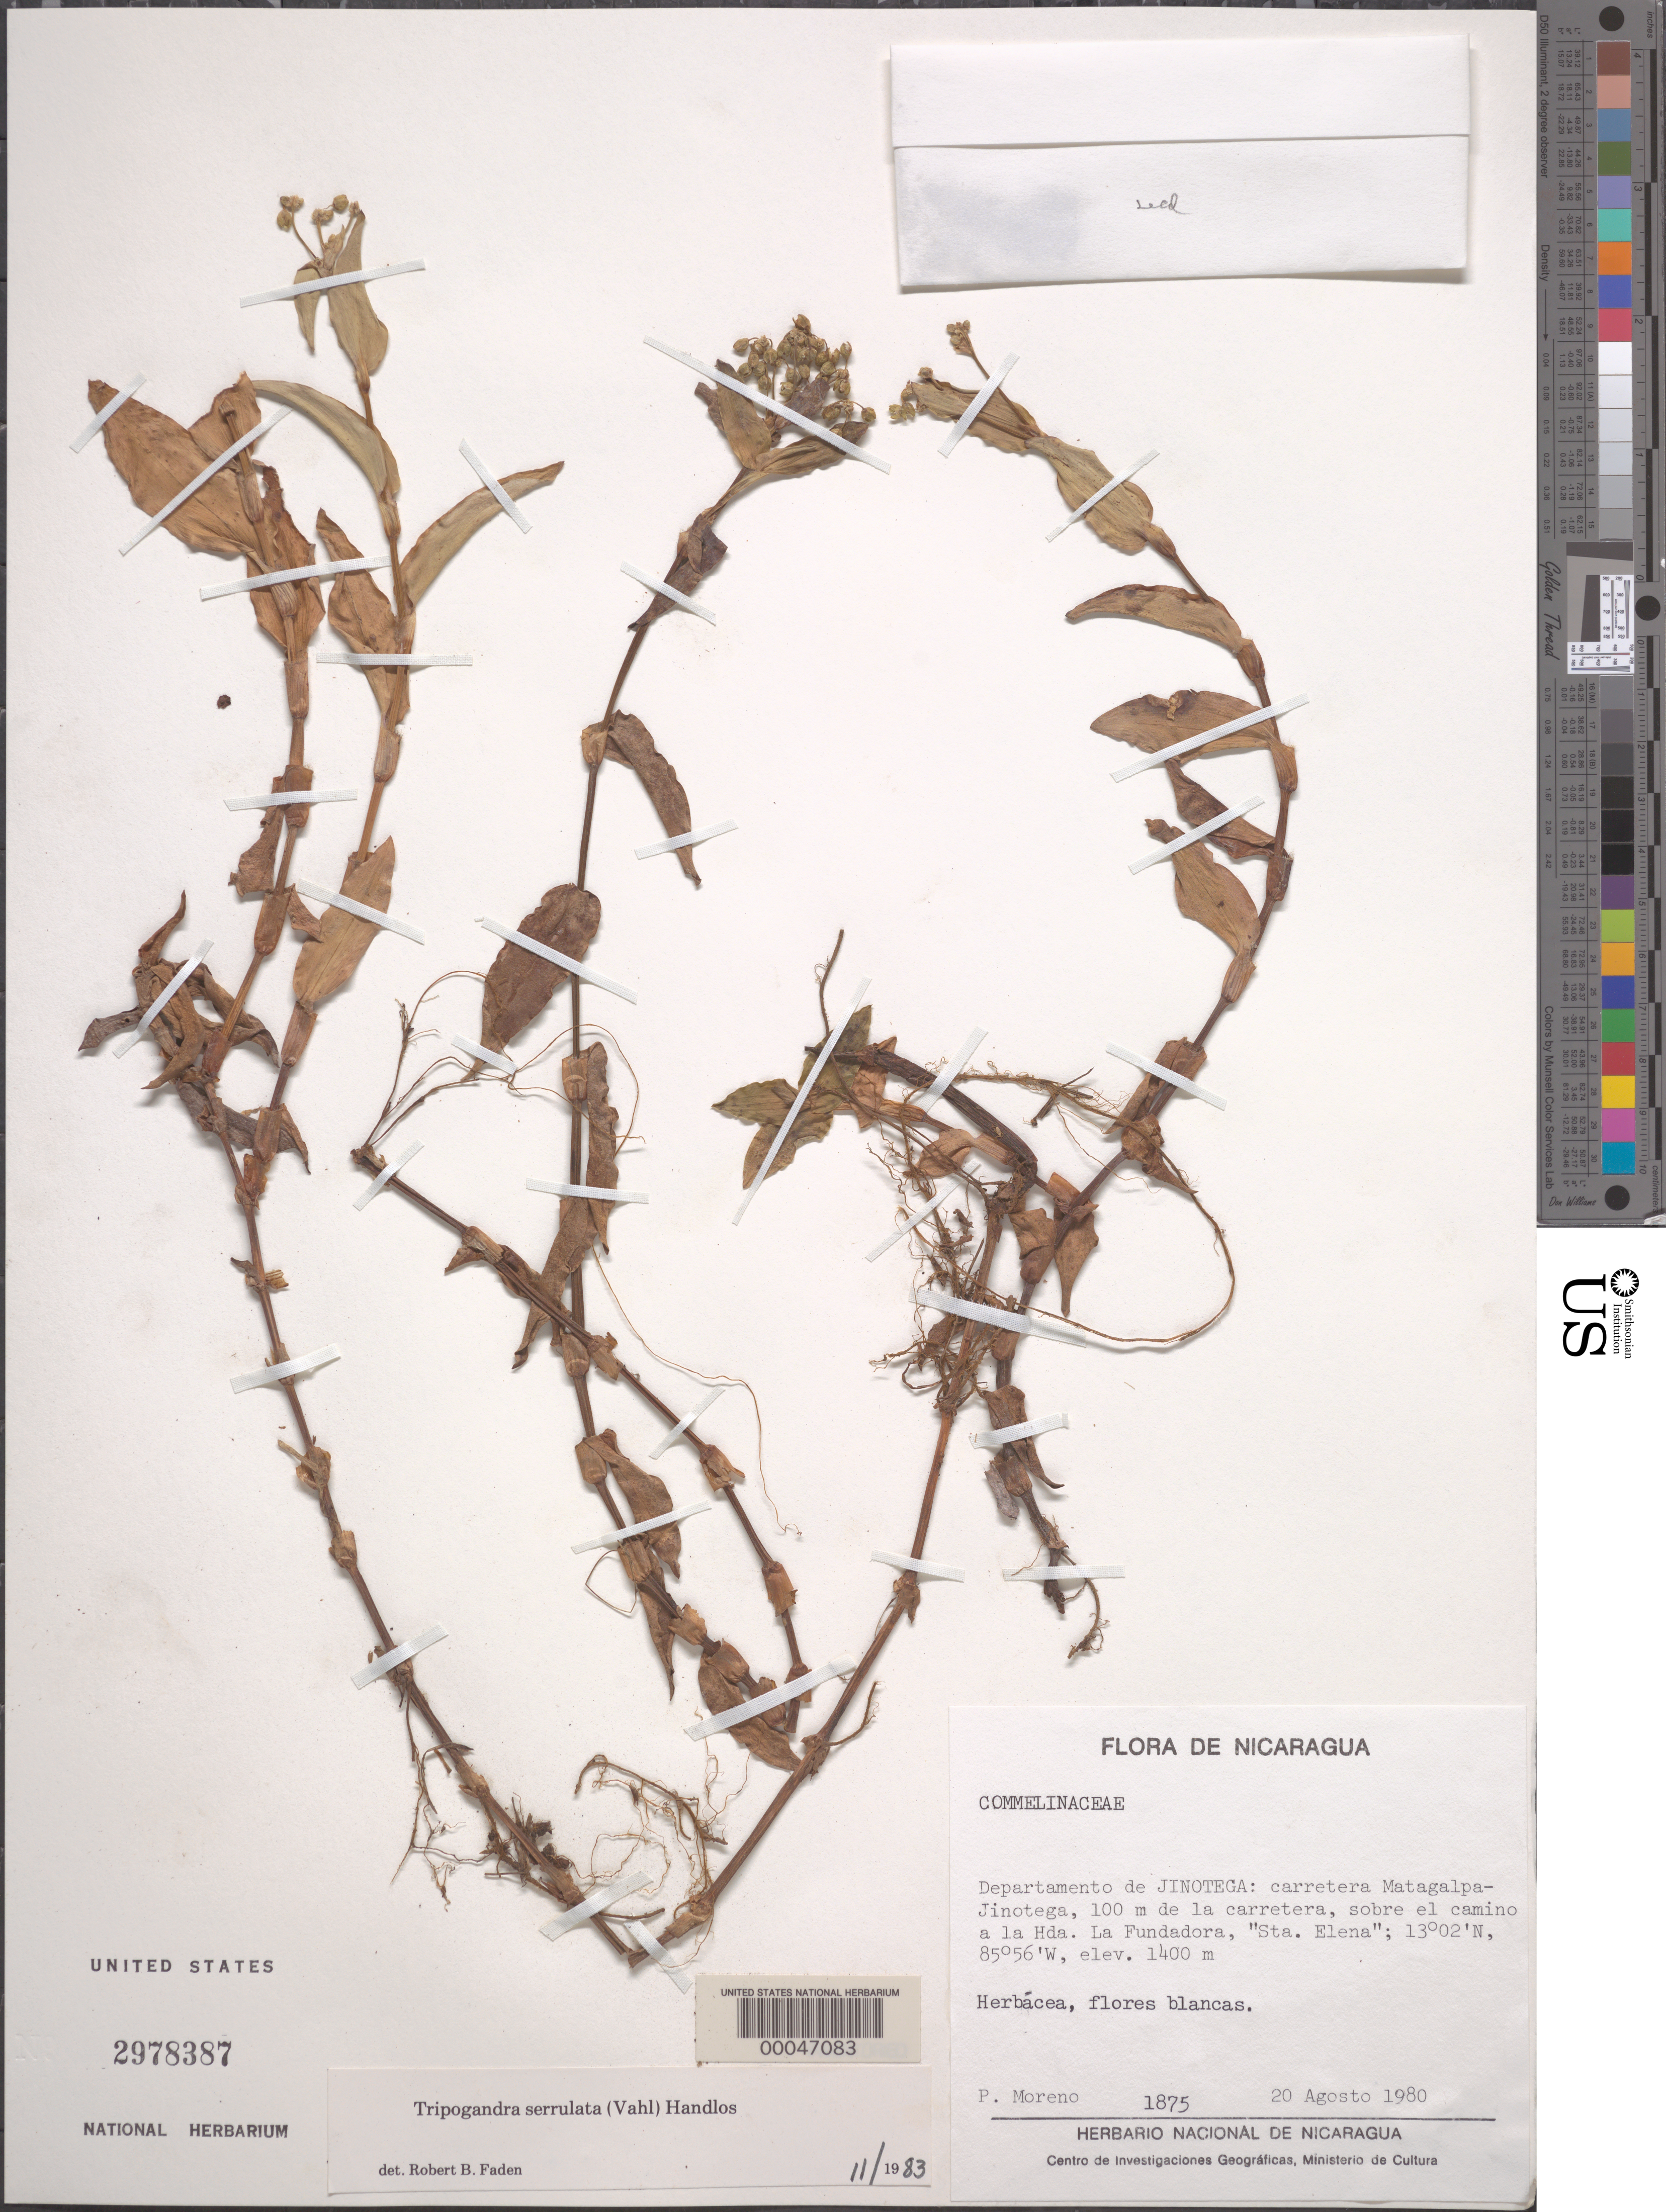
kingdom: Plantae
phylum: Tracheophyta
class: Liliopsida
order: Commelinales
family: Commelinaceae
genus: Tripogandra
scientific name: Tripogandra serrulata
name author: (Vahl) Handlos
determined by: Faden, Robert B., (US), Smithsonian Institution - National Museum of Natural History (UNITED STATES)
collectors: P. Moreno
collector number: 1875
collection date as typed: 20 Aug 1980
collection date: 1980-08-20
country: Nicaragua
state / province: Jinotega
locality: Carretera matagalpa-jinotega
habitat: Roadside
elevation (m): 1400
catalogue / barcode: US 2978387